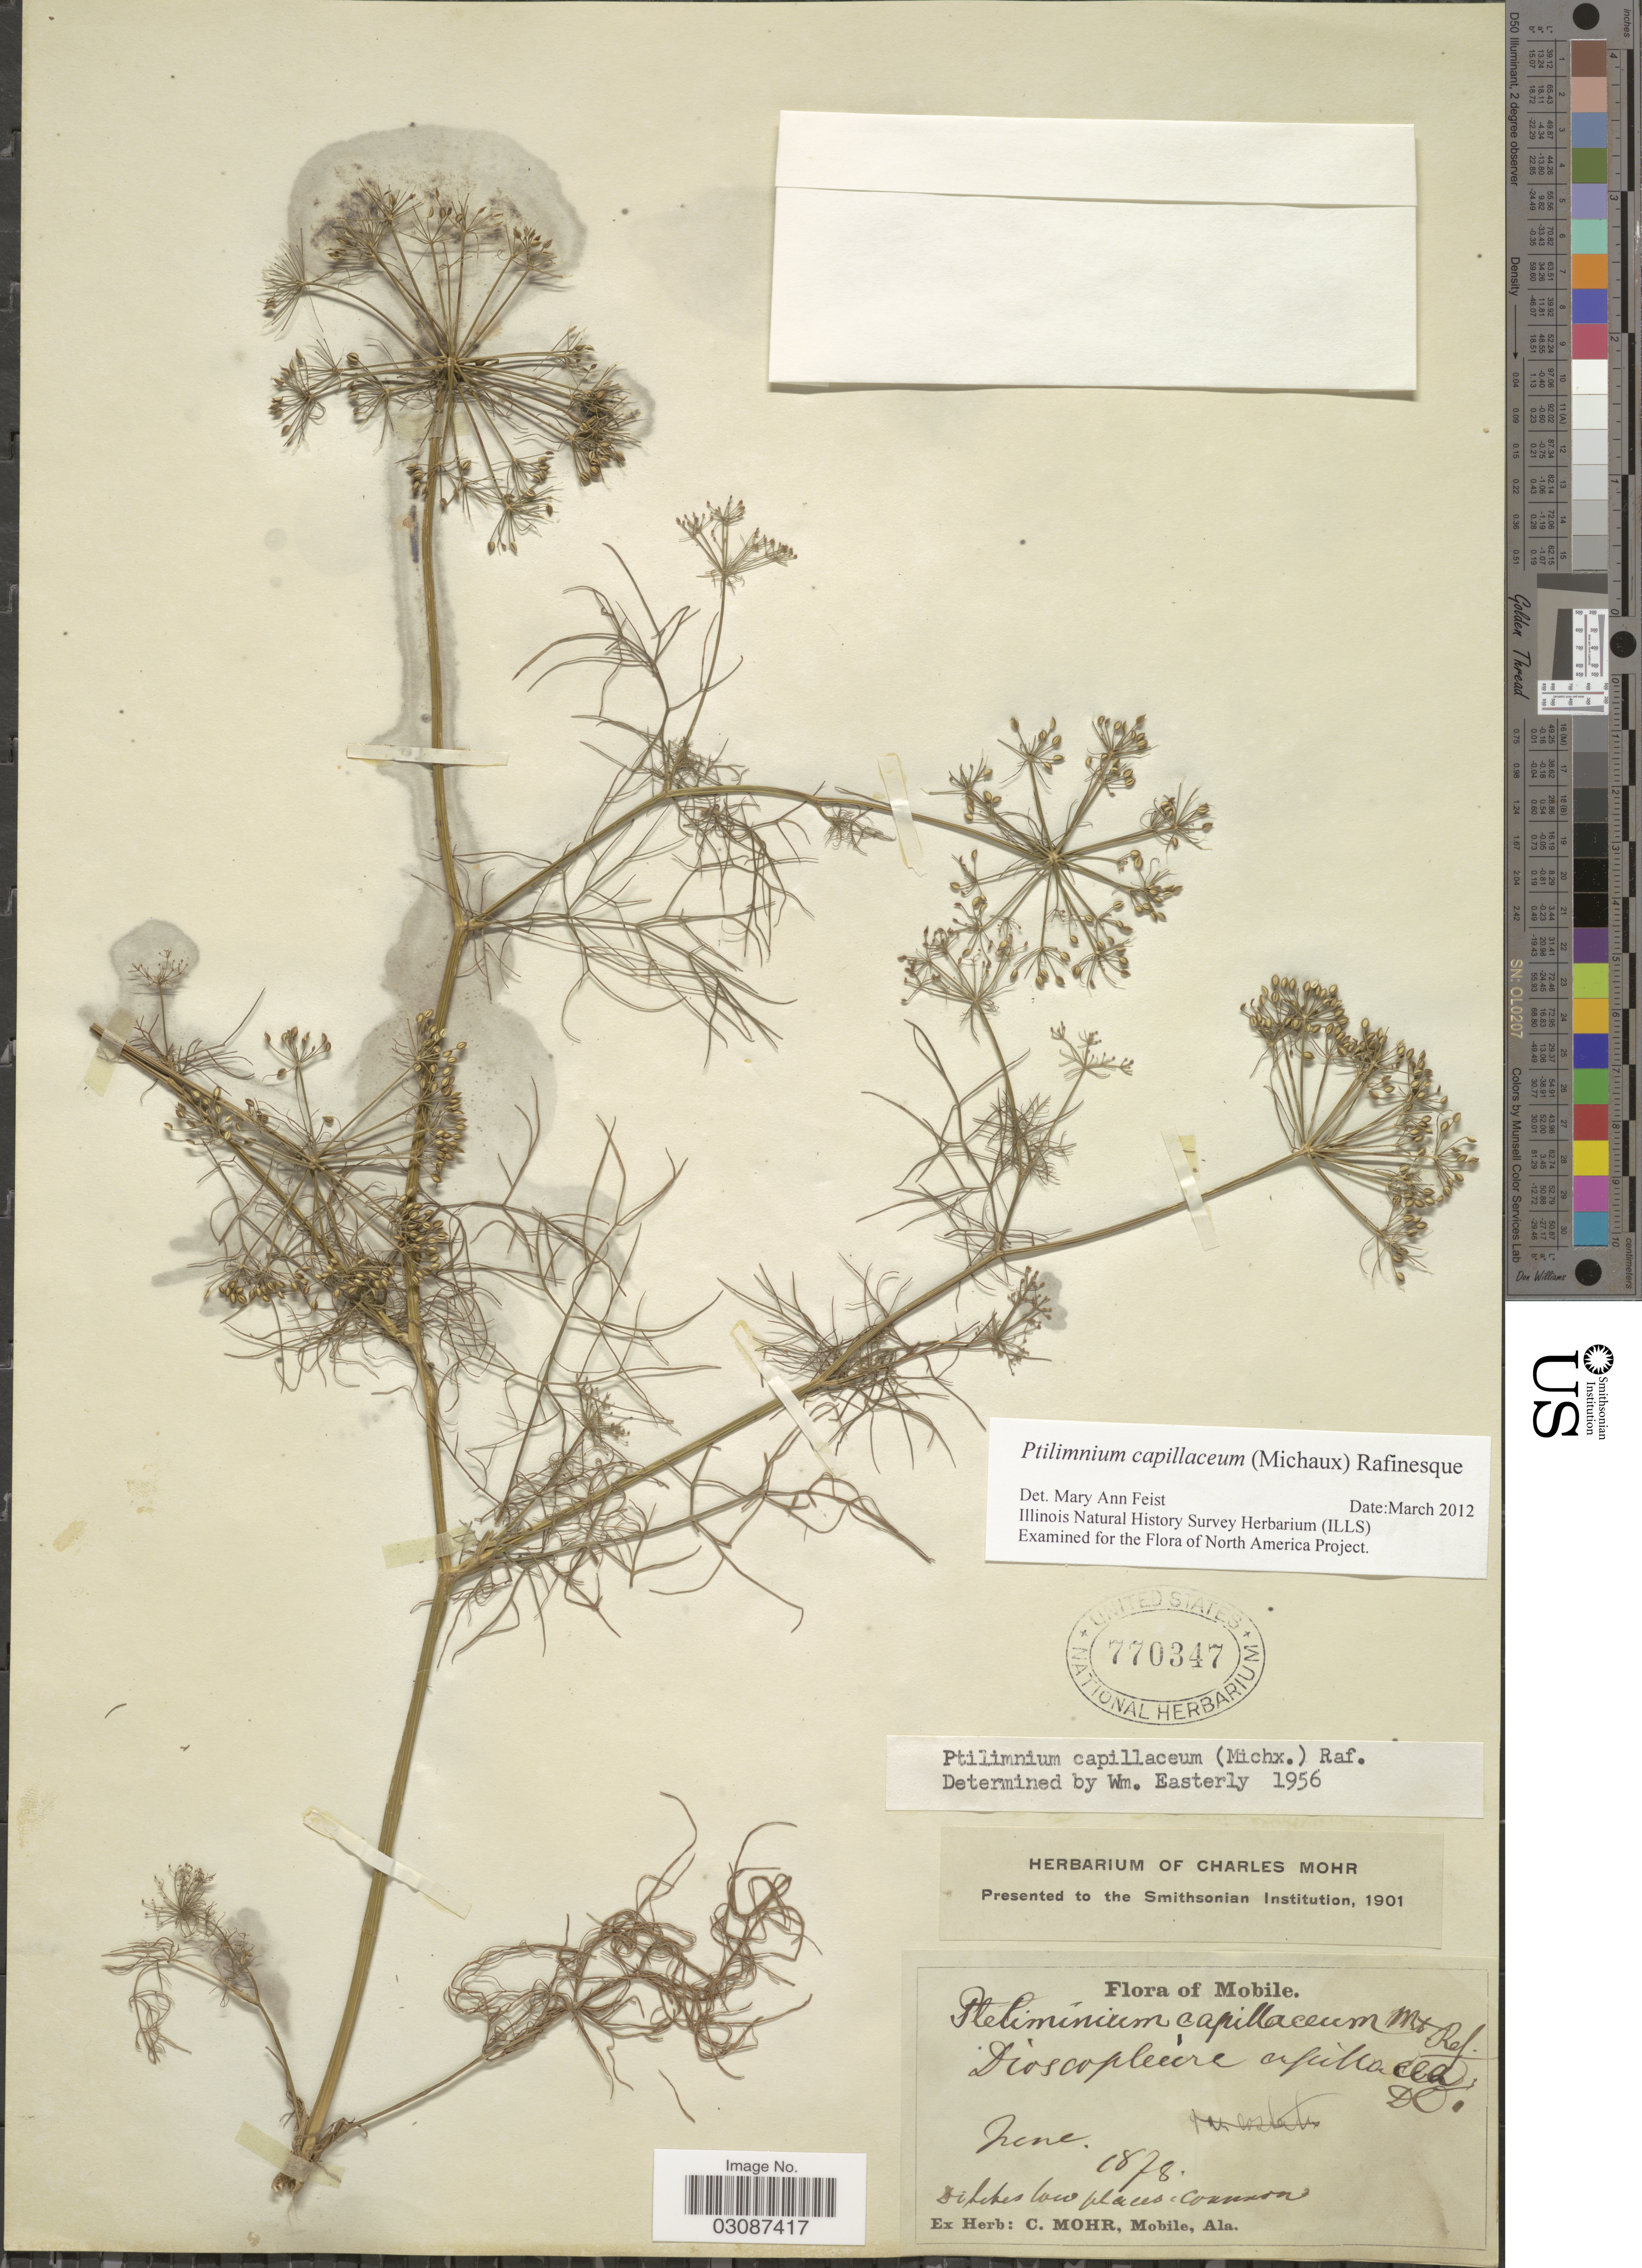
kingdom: Plantae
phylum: Tracheophyta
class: Magnoliopsida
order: Apiales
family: Apiaceae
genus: Ptilimnium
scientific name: Ptilimnium capillaceum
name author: (Michx.) Raf.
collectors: ex herb. Charles Mohr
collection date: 1878-06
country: United States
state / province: Alabama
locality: Mobile.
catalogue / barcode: US 770347